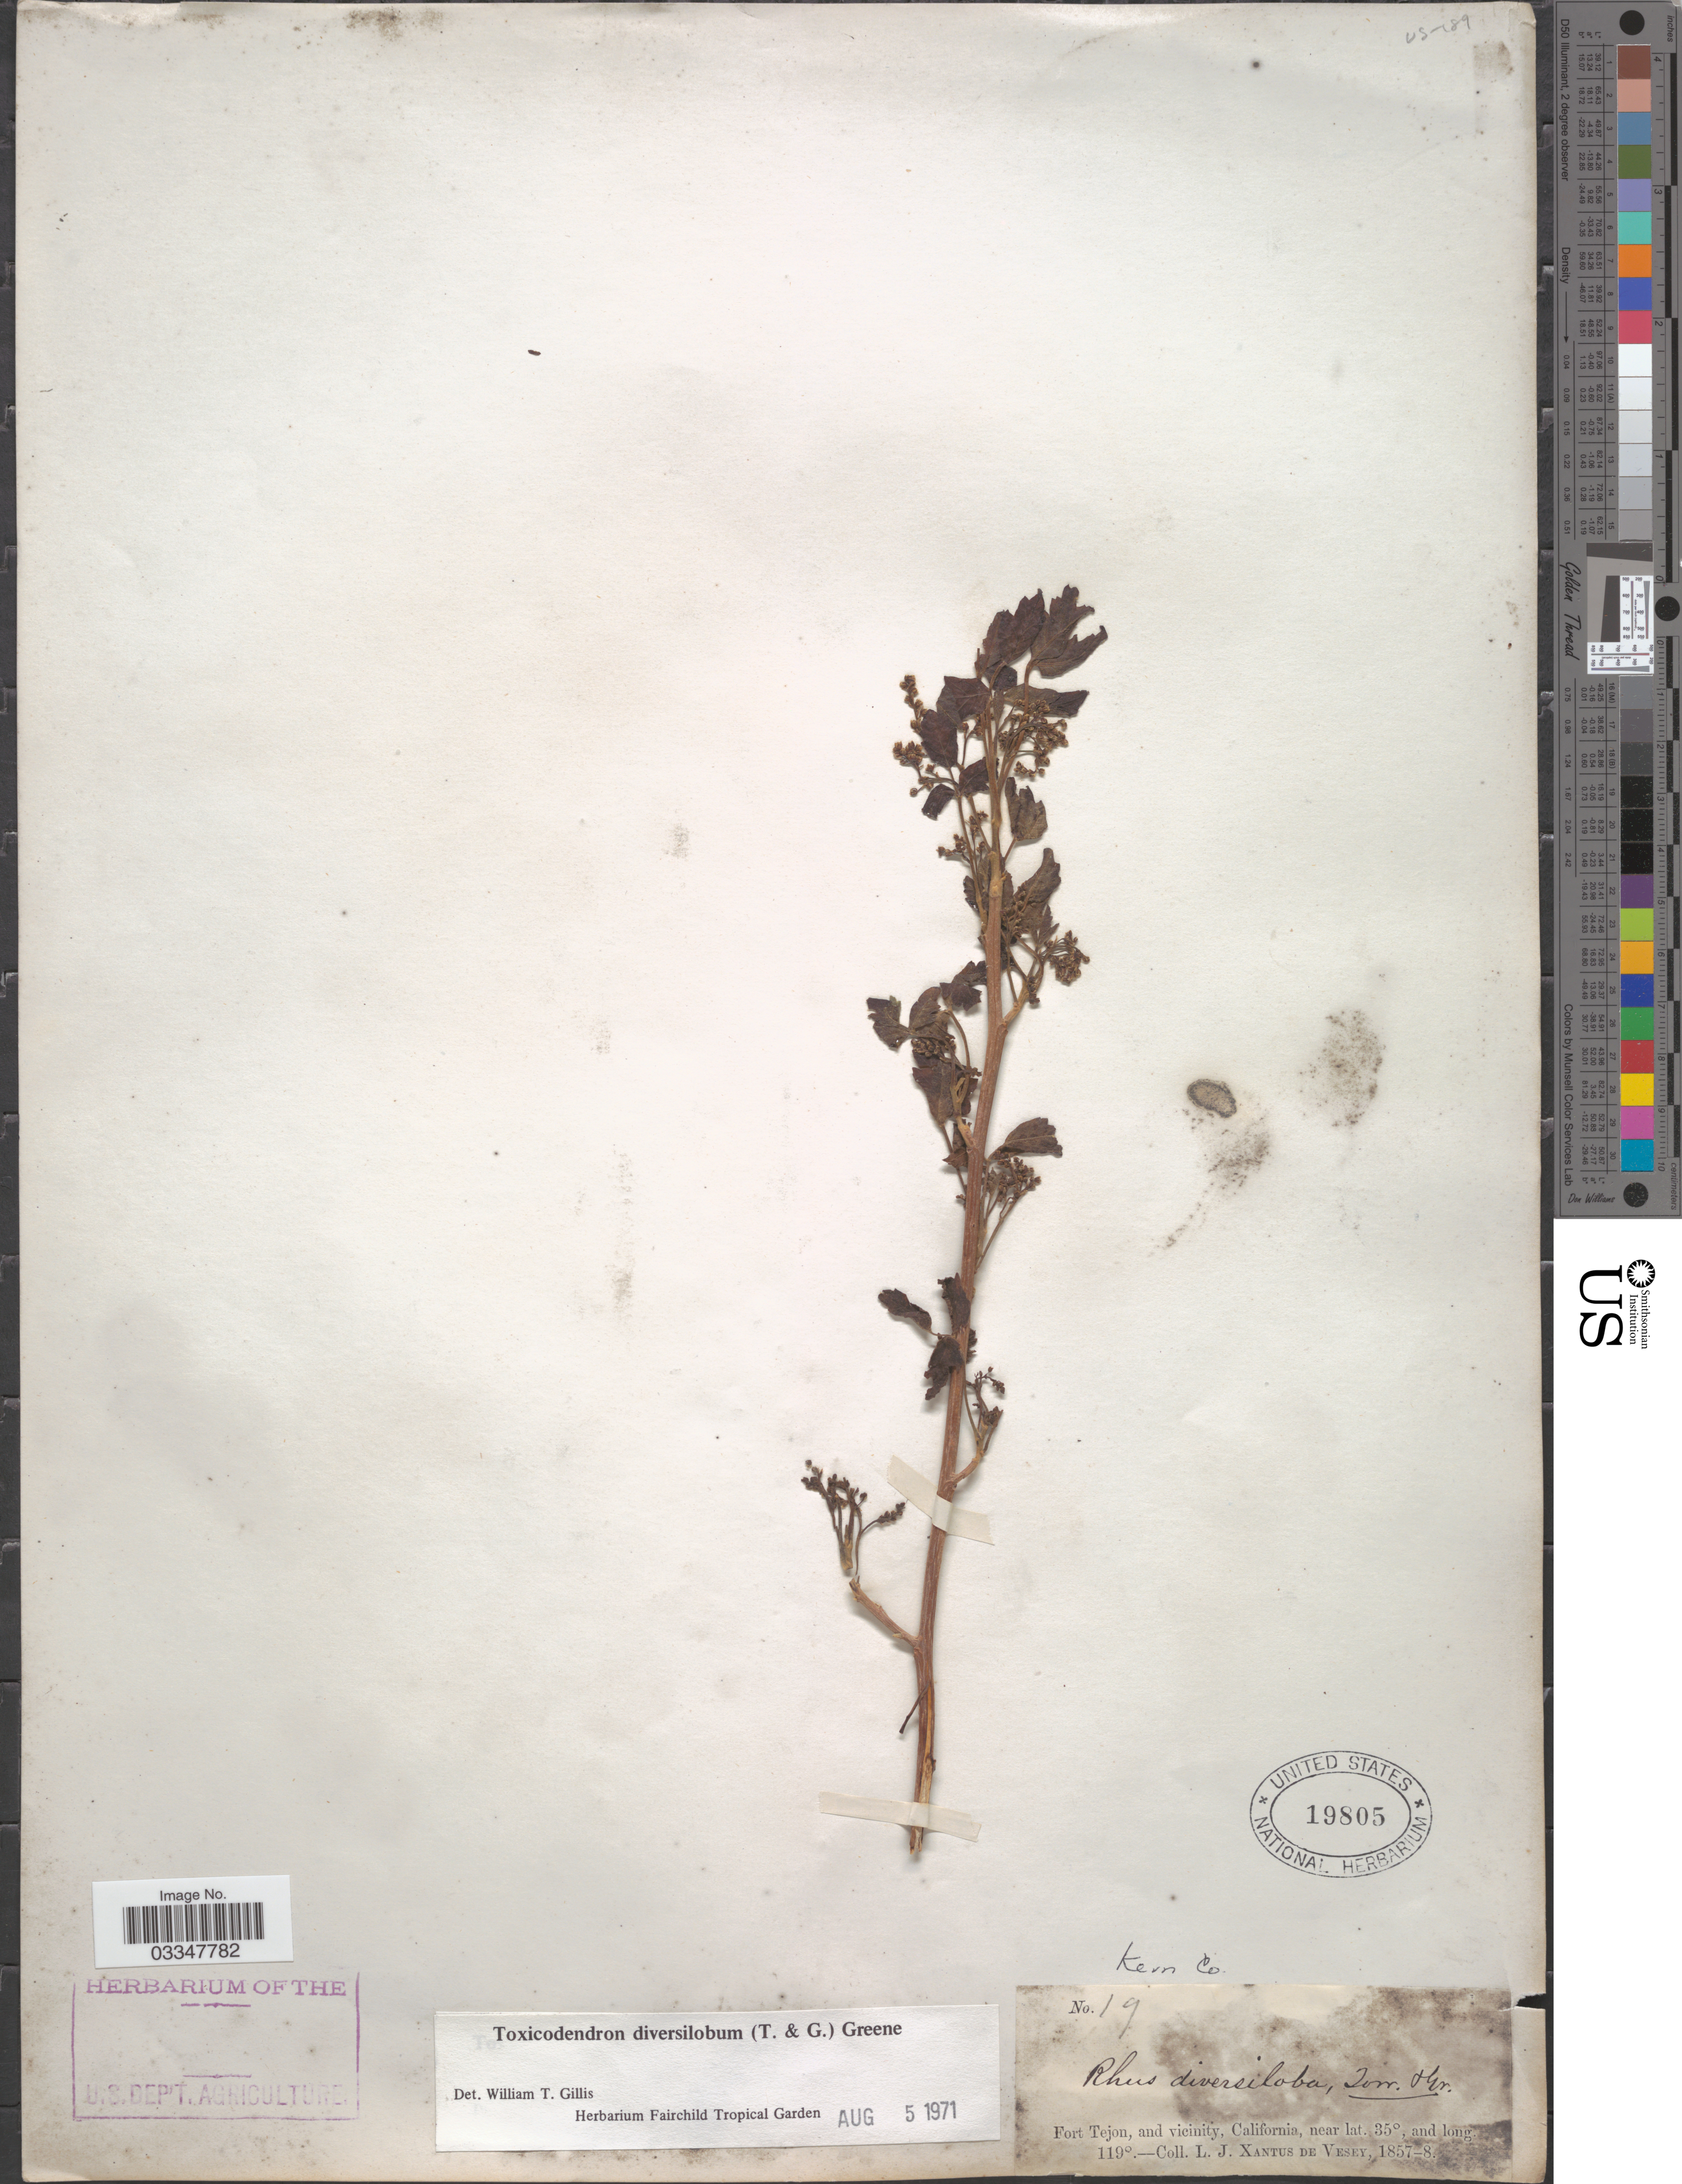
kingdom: Plantae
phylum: Tracheophyta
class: Magnoliopsida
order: Sapindales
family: Anacardiaceae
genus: Toxicodendron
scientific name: Toxicodendron diversilobum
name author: (Torr. & A. Gray) Greene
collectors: L. Xantus de Vesey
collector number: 19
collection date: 1857/1888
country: United States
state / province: California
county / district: Kern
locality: Kern Co. Fort Tejon, and vicinity.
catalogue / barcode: US 19805